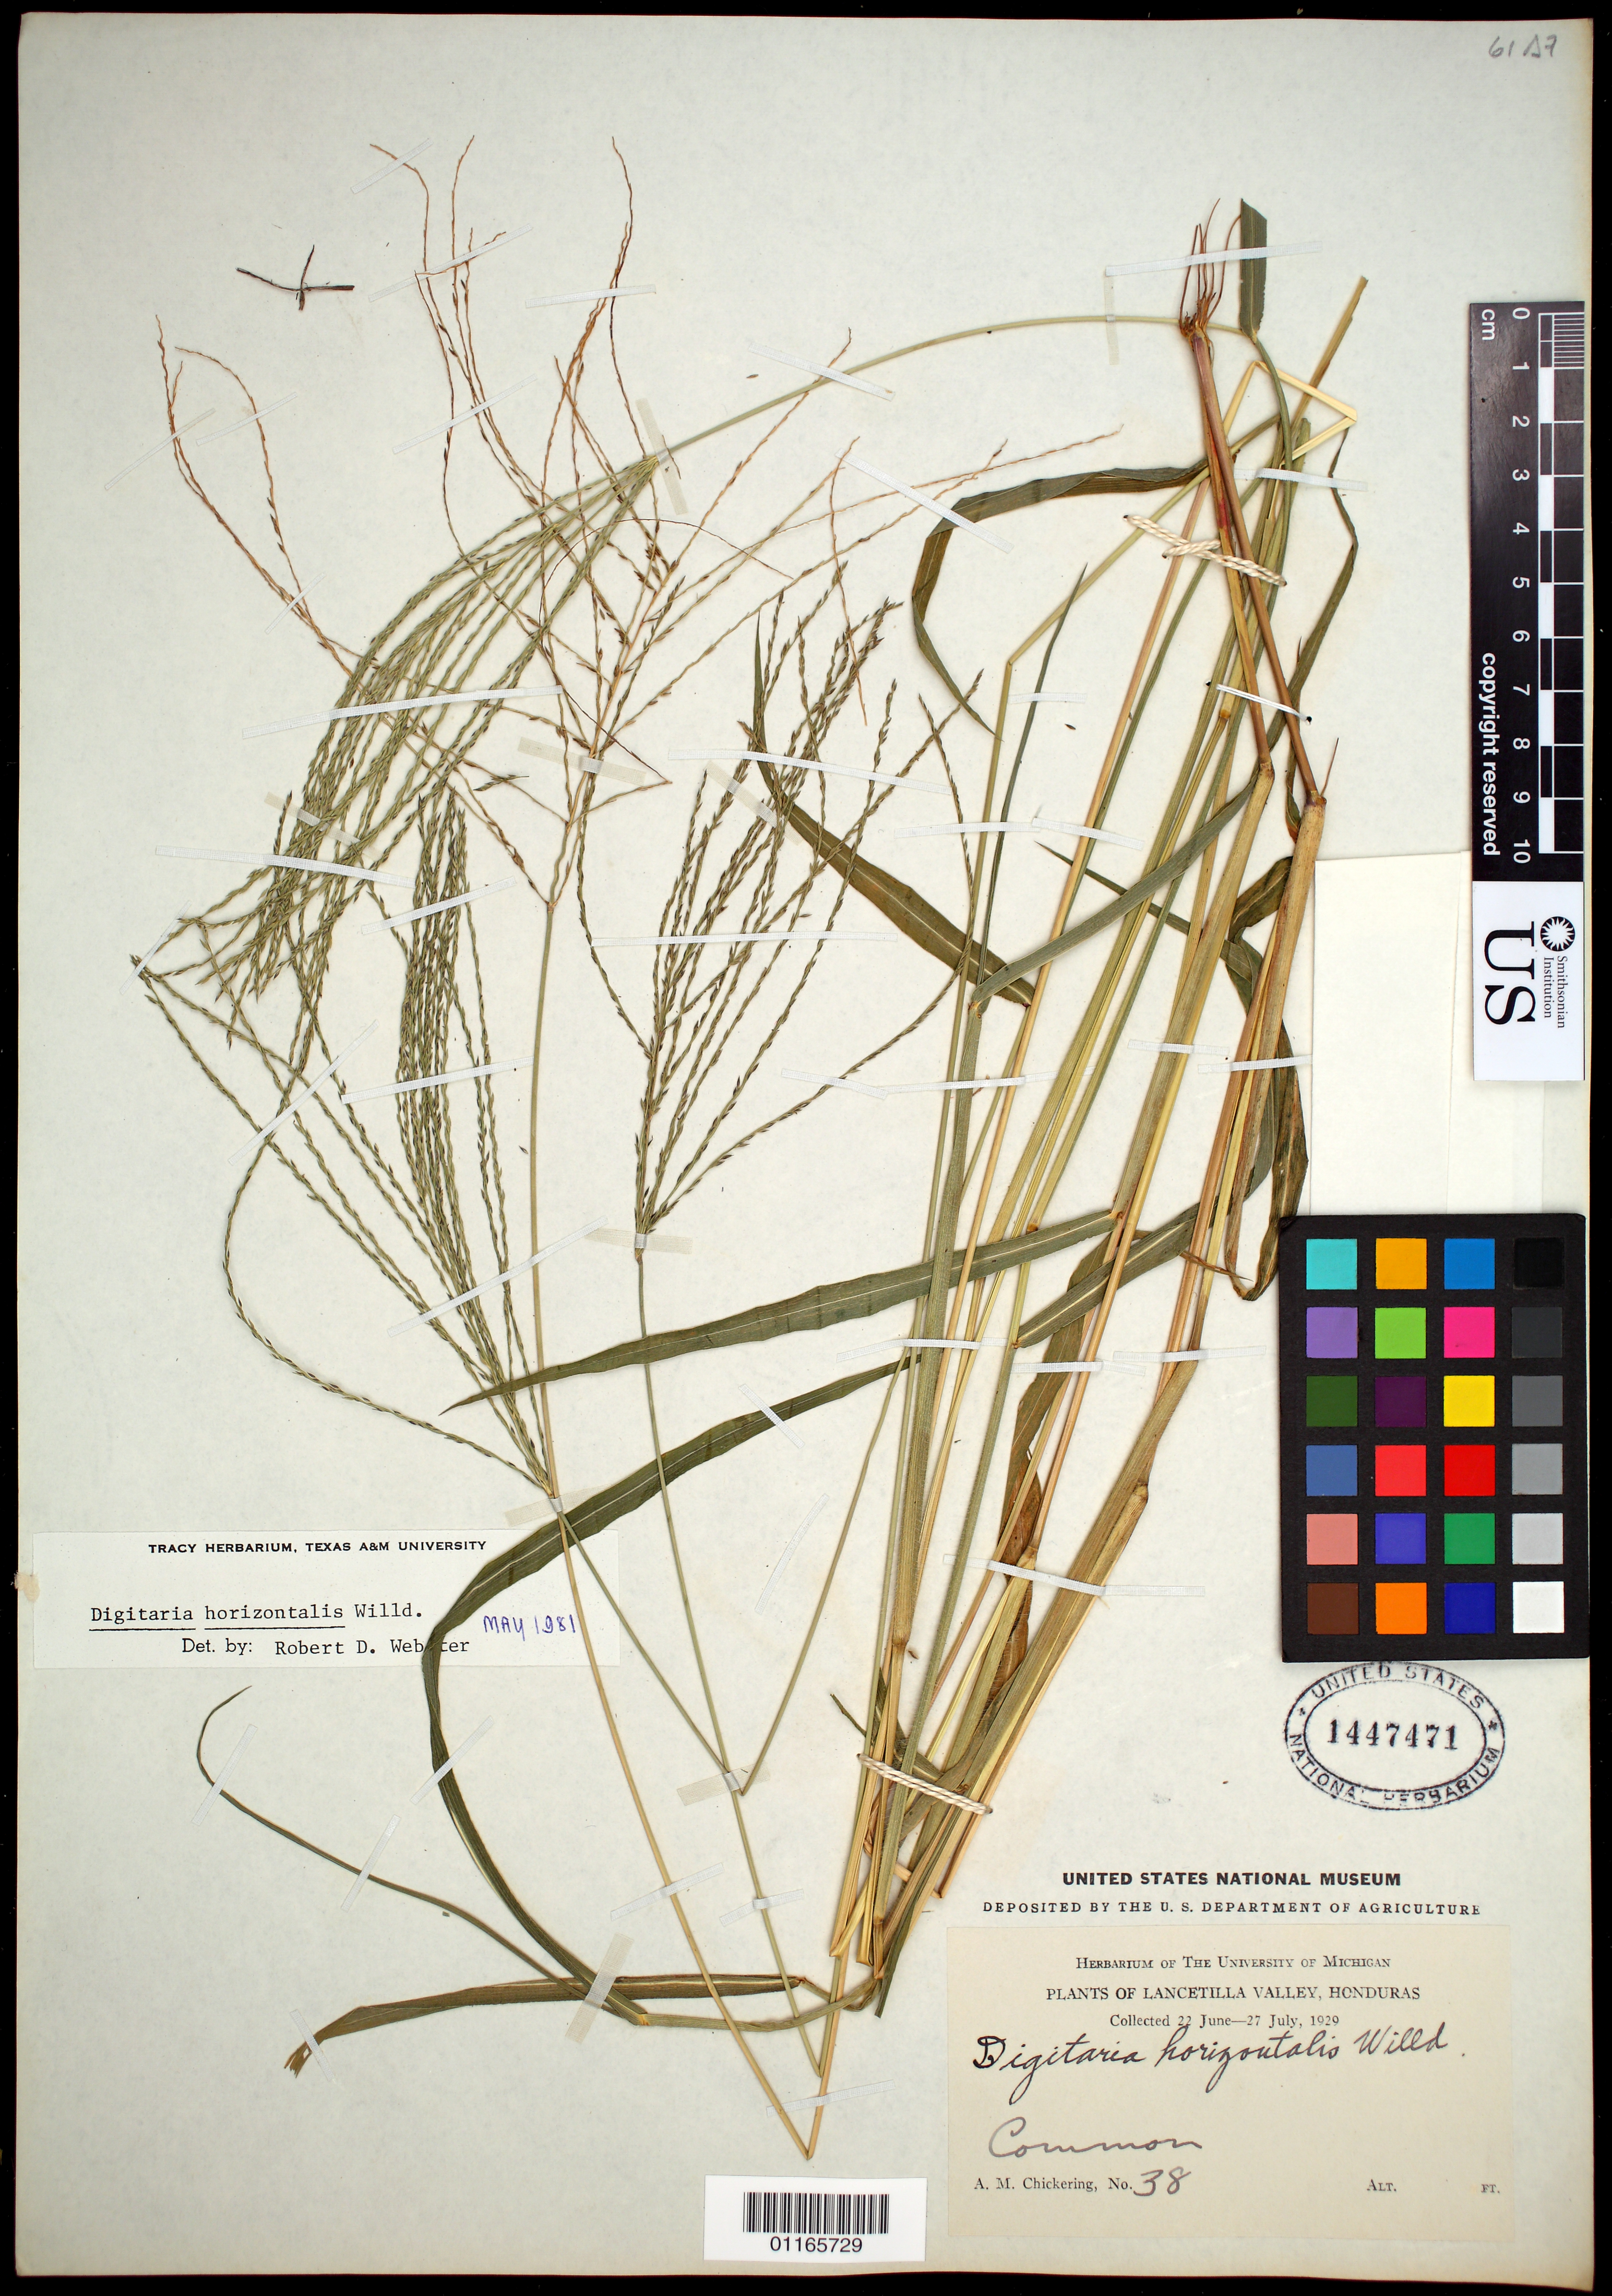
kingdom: Plantae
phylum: Tracheophyta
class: Liliopsida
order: Poales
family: Poaceae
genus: Digitaria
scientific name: Digitaria horizontalis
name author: Willd.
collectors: A. Chickering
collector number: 38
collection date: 1929-06-22/1929-07-27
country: Honduras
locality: Lancetilla Valley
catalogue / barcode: US 1447471